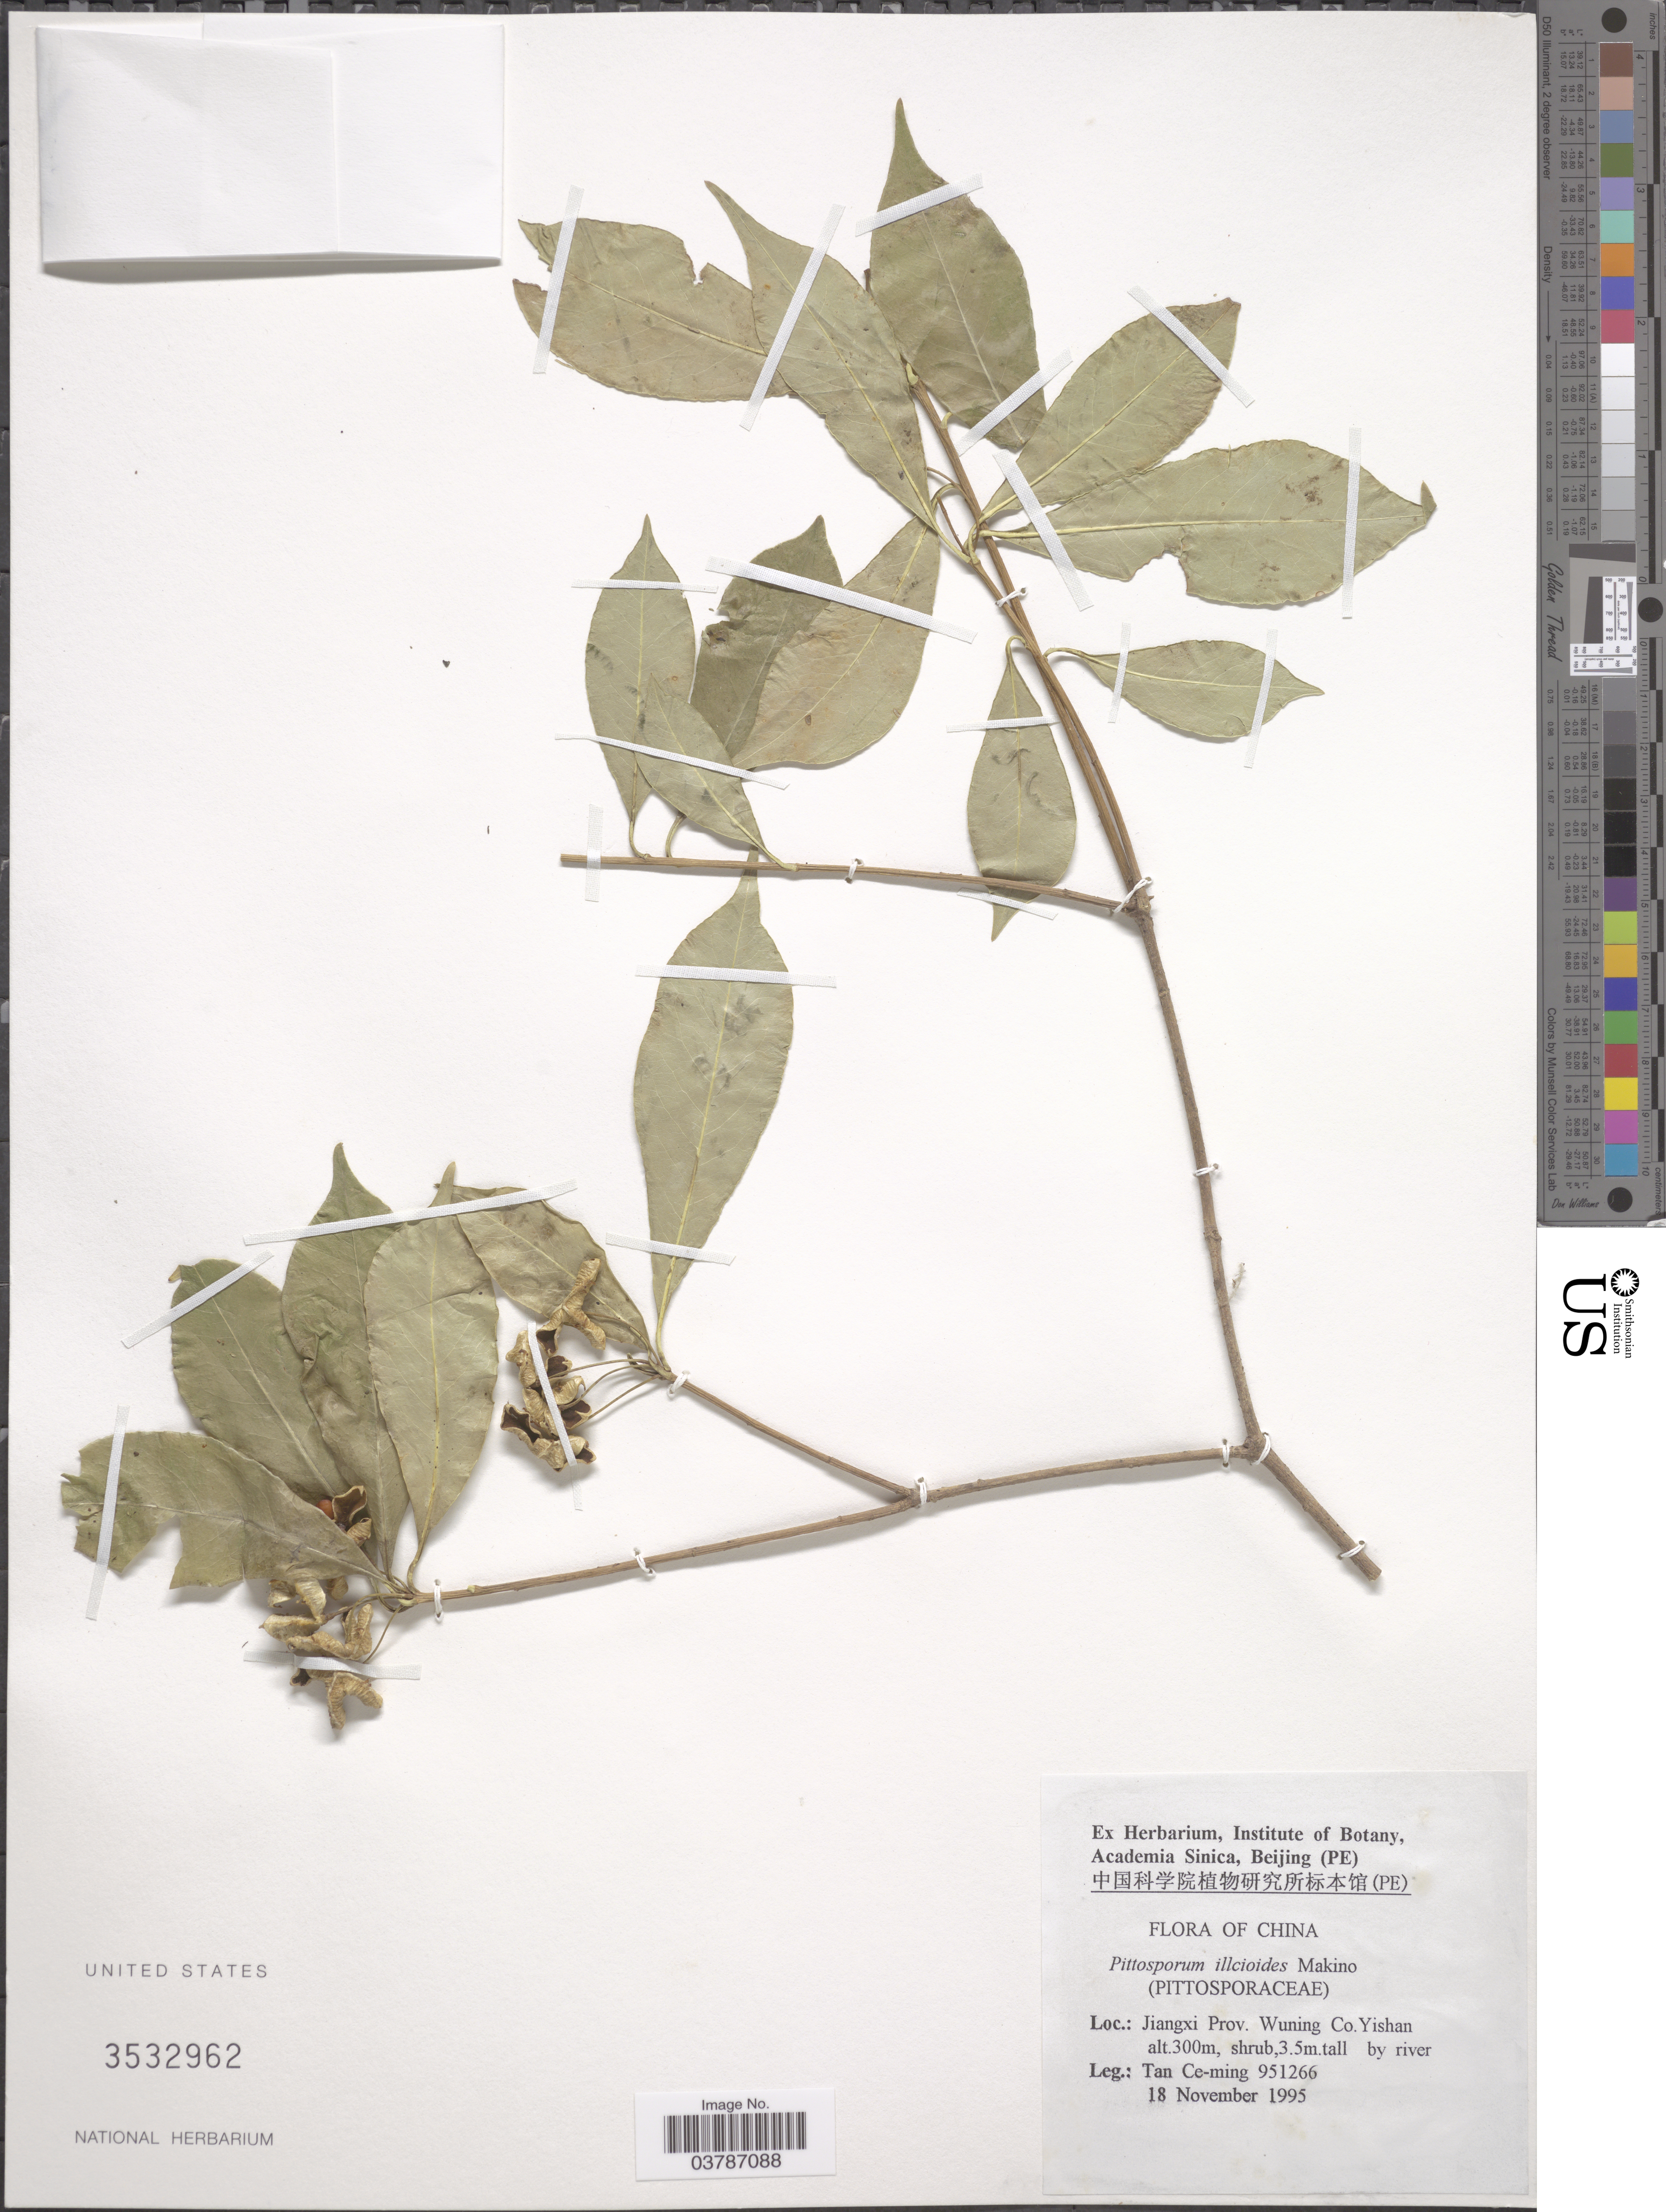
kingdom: Plantae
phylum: Tracheophyta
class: Magnoliopsida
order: Apiales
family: Pittosporaceae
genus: Pittosporum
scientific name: Pittosporum illicioides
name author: Makino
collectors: T. Ce-ming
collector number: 951266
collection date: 1995-11-18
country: China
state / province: Jiangxi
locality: Wuning Co. Yishan.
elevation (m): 300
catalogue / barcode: US 3532962